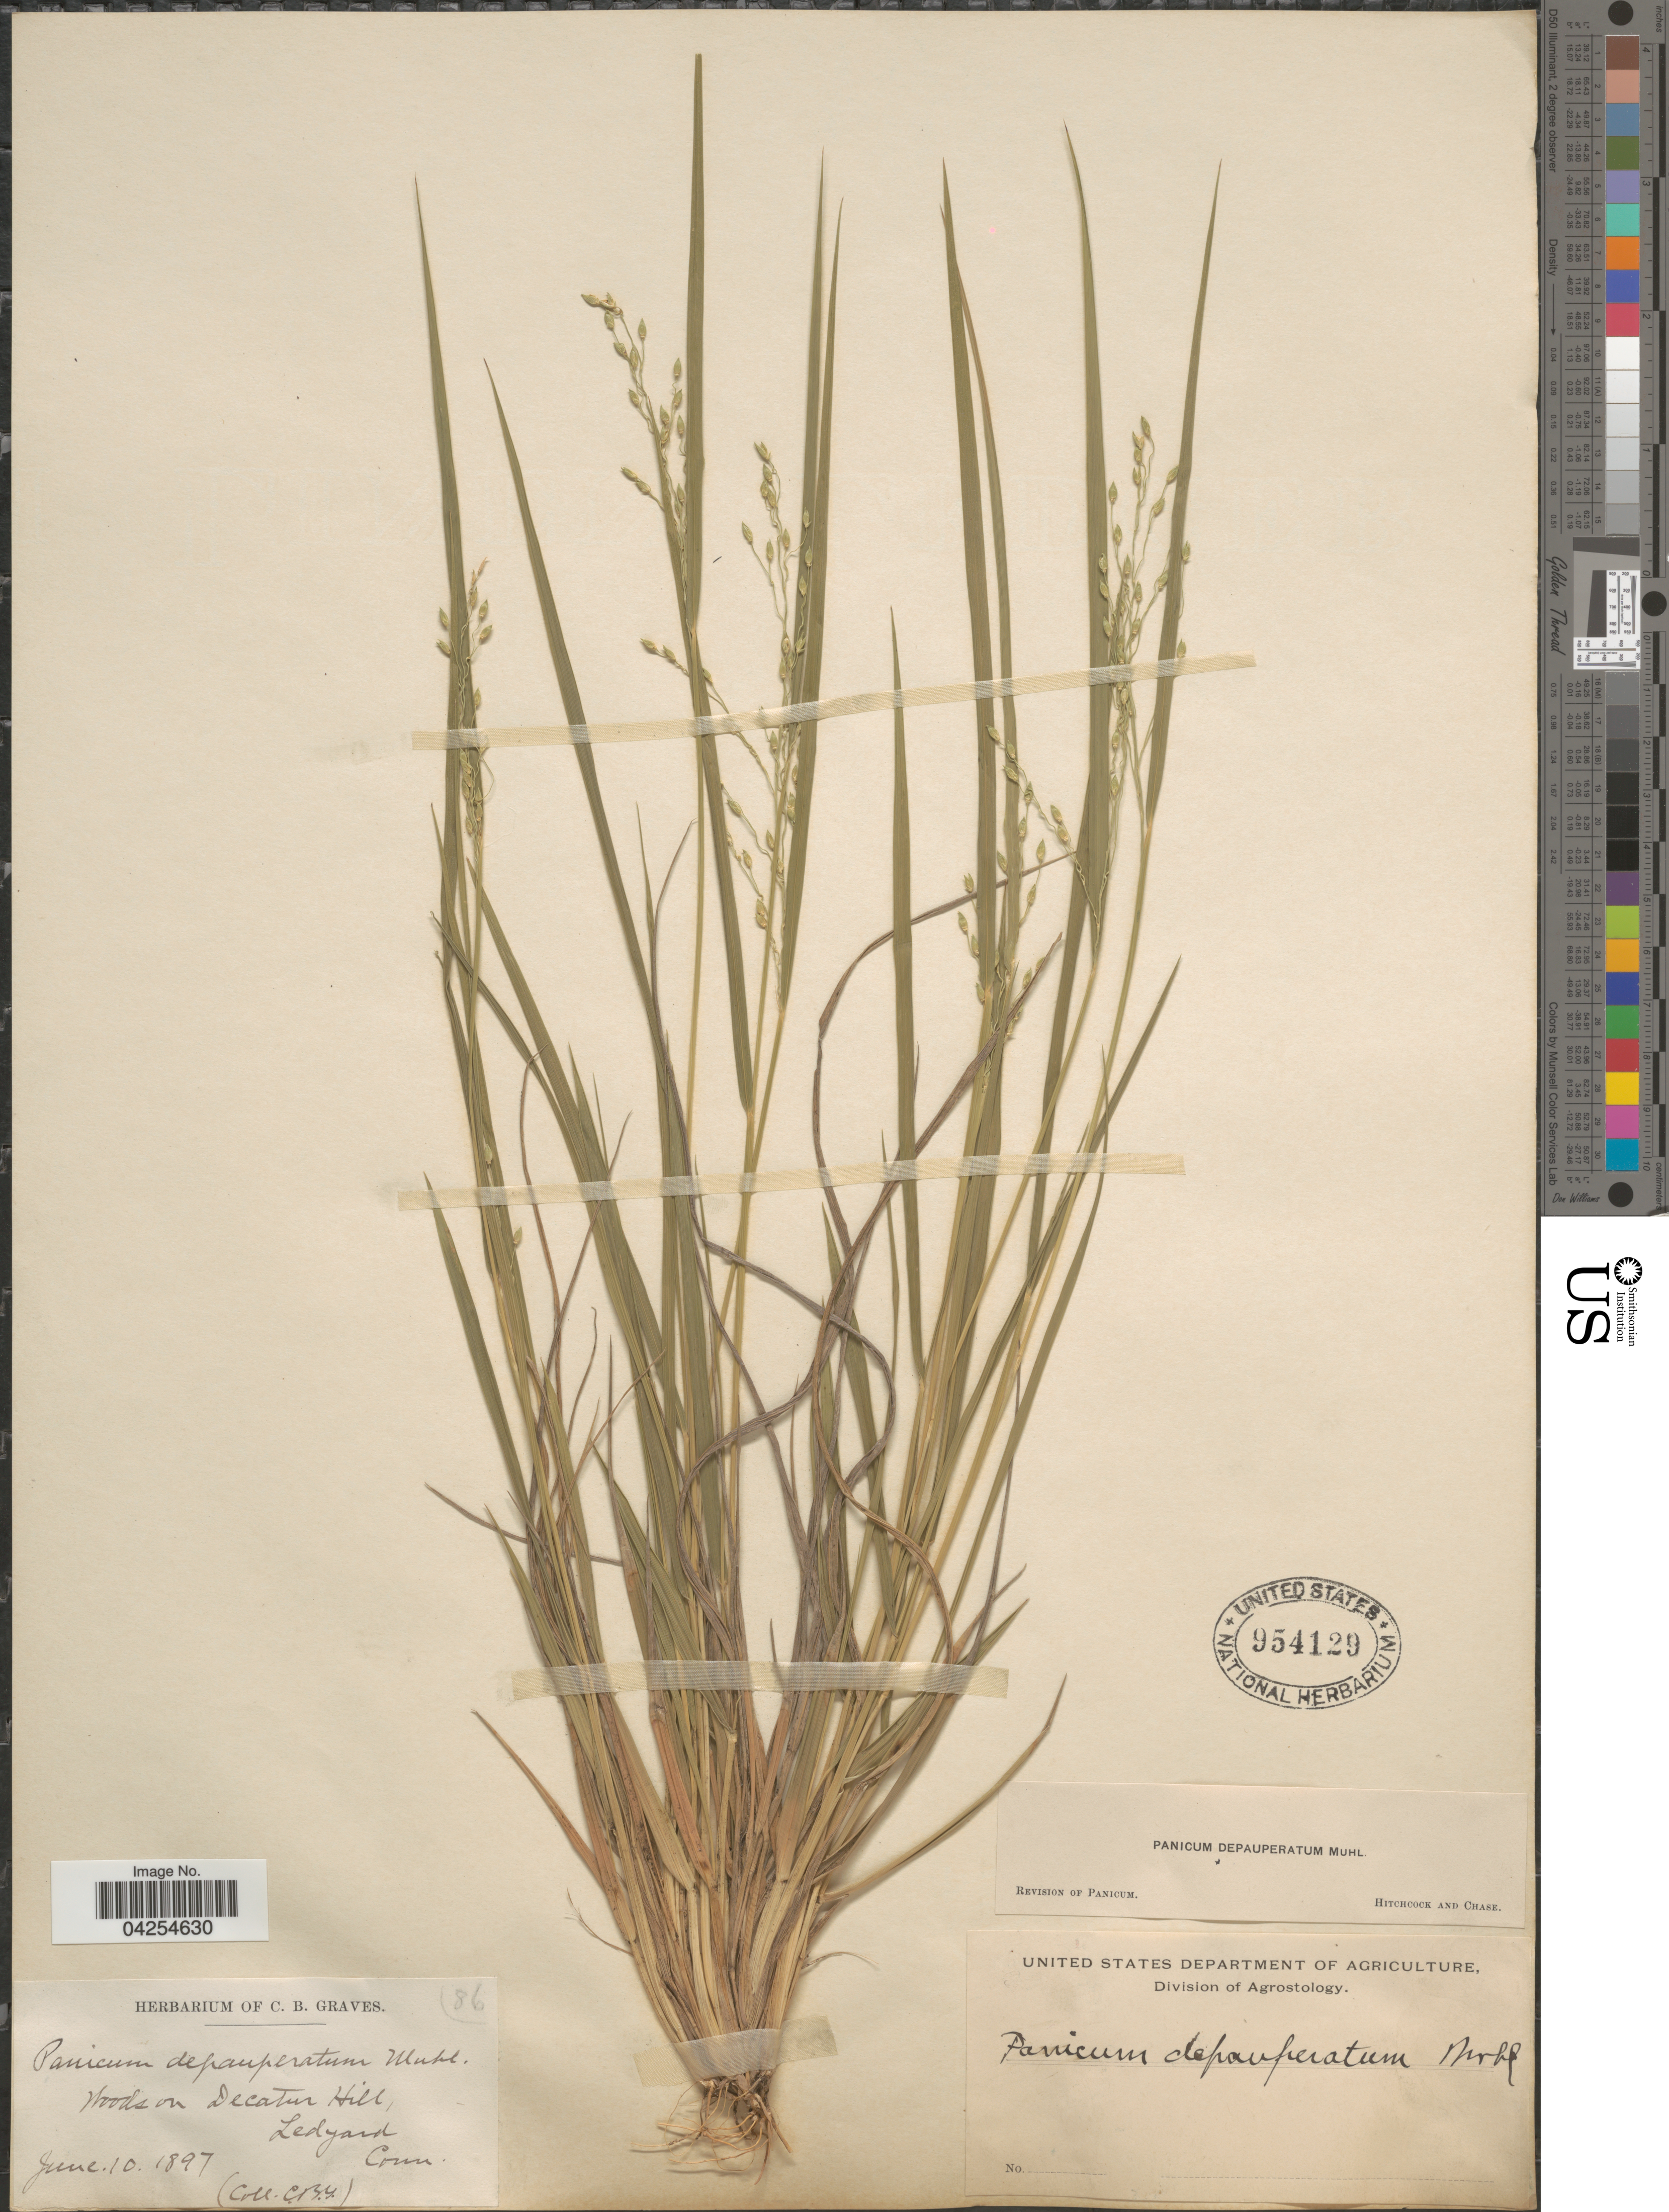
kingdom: Plantae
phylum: Tracheophyta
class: Liliopsida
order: Poales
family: Poaceae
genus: Dichanthelium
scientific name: Dichanthelium depauperatum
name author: (Muhl.) Gould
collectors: C. Graves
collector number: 86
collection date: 1897-06-10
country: United States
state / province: Connecticut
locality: Woodson Decatur Hill. Ledyard.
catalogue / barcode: US 954129